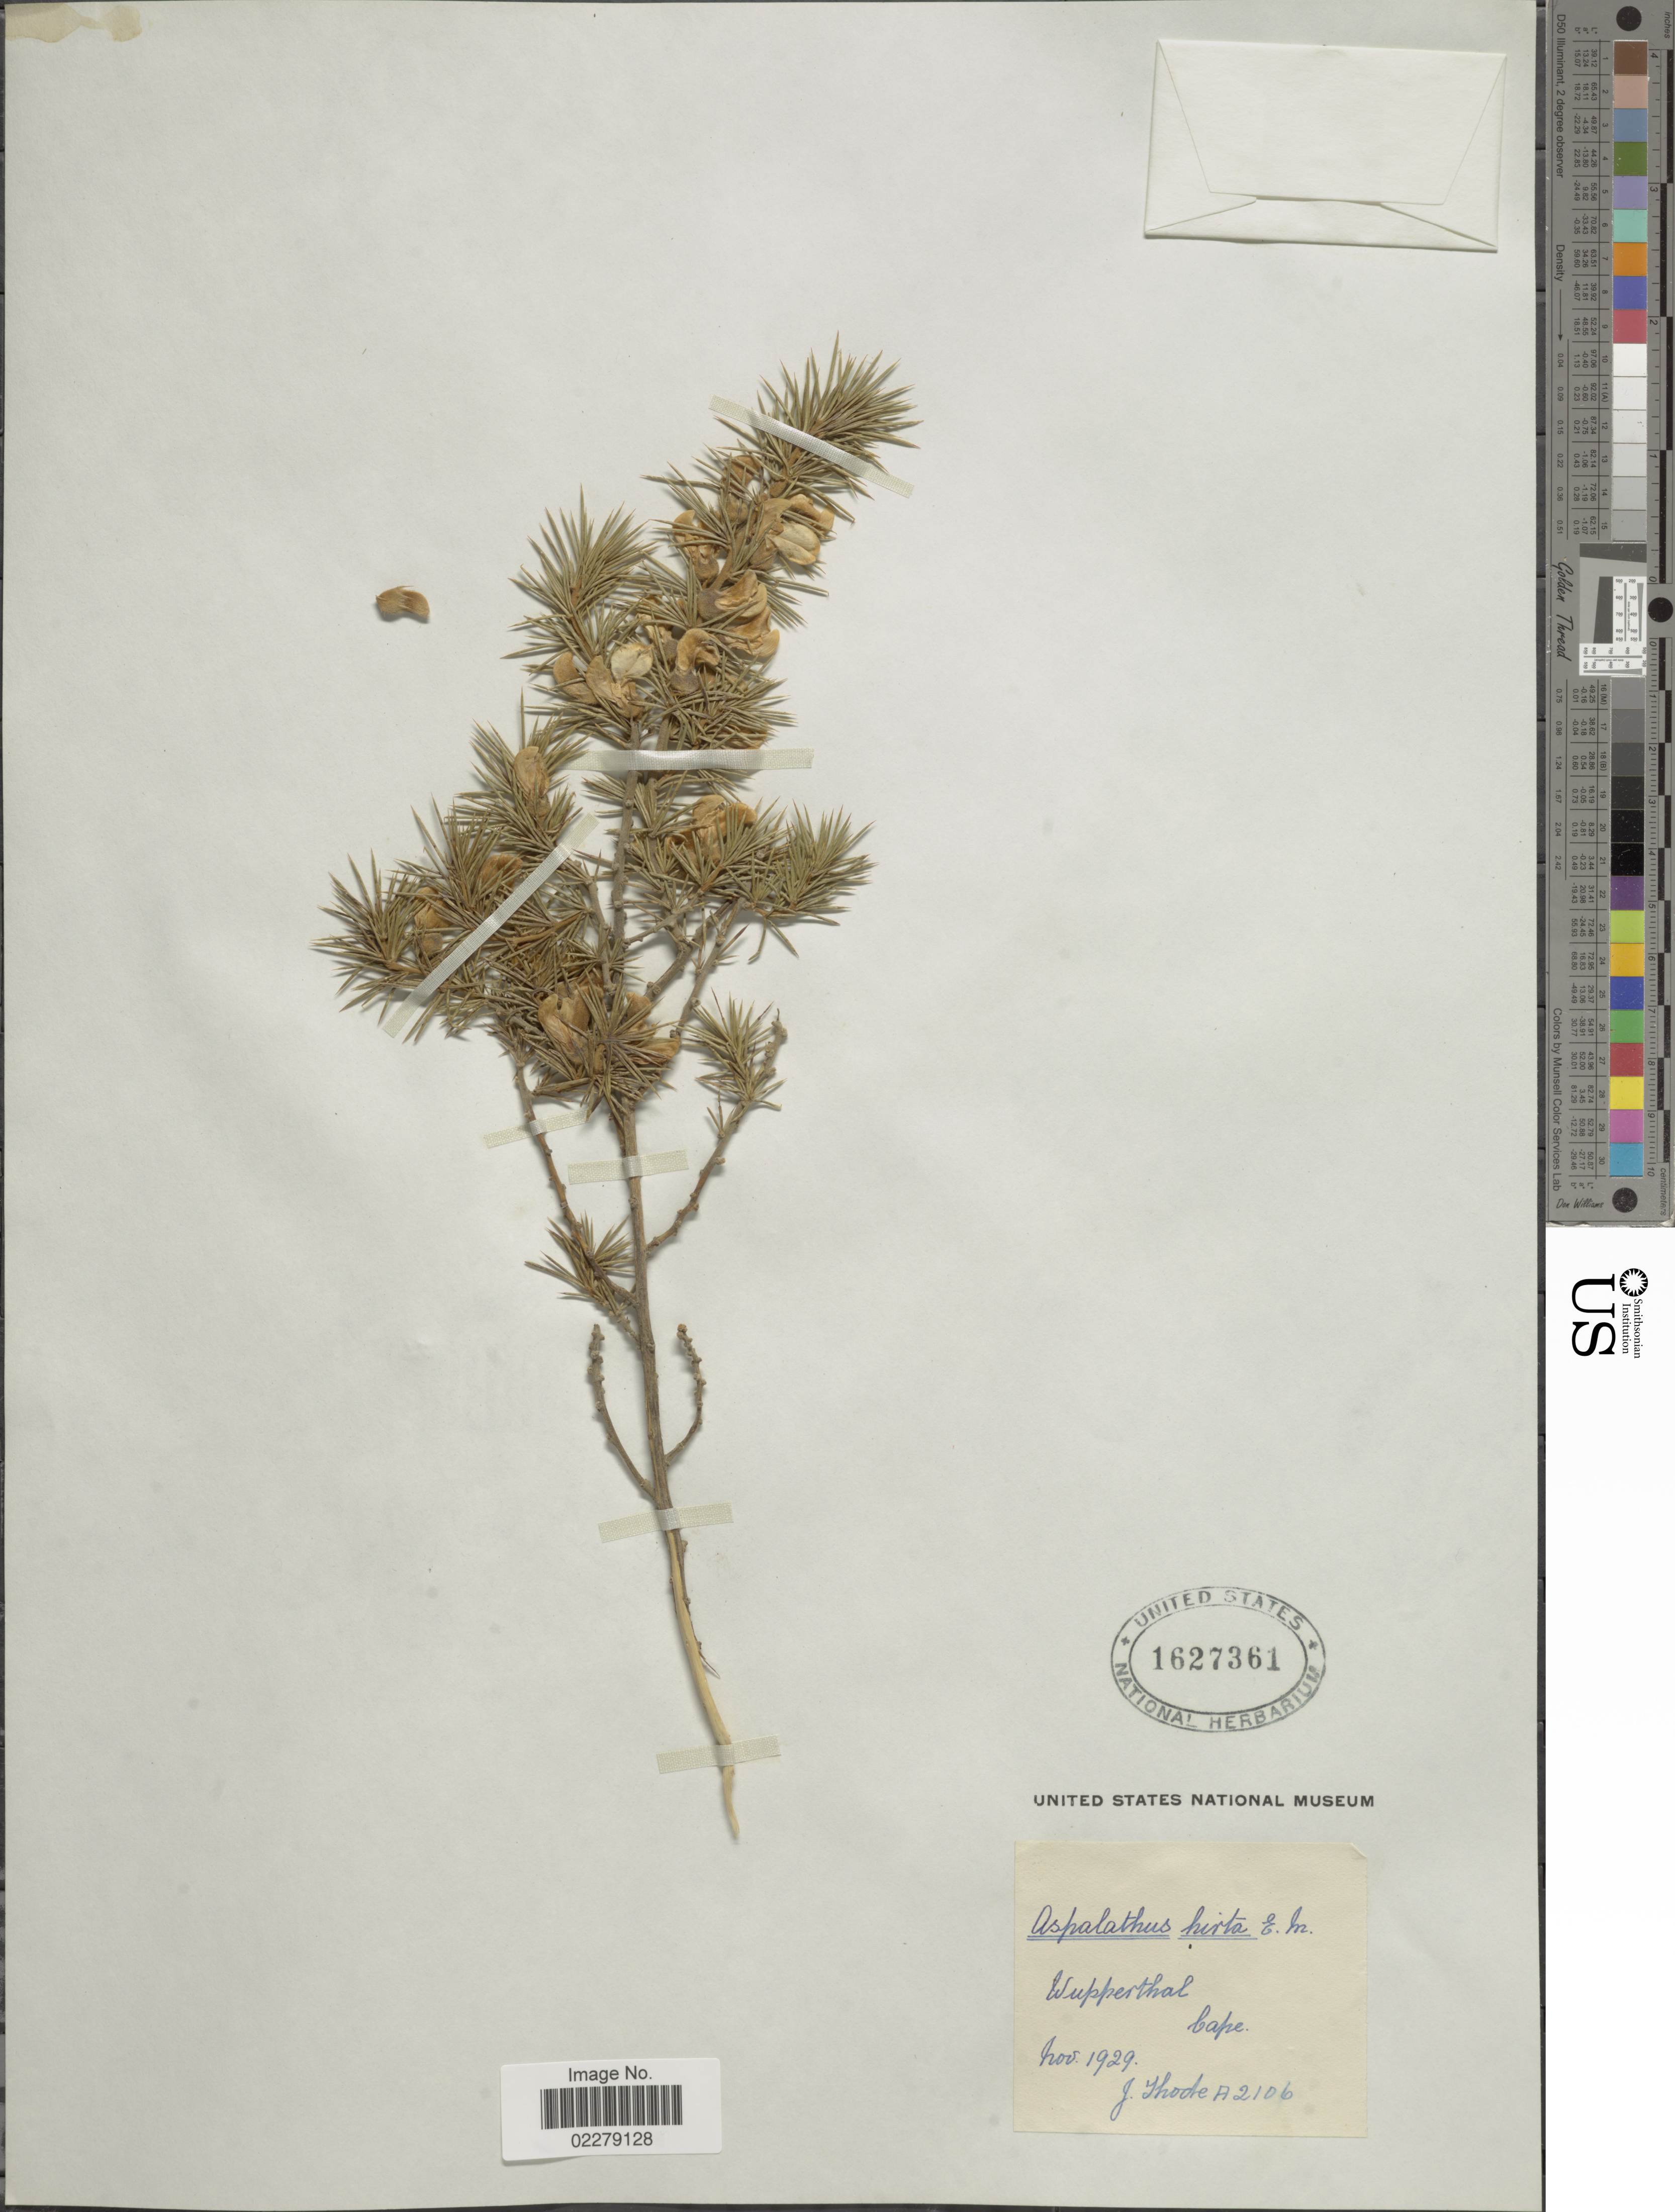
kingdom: Plantae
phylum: Tracheophyta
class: Magnoliopsida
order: Fabales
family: Fabaceae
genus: Aspalathus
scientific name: Aspalathus hirta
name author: E. Mey.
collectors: J. Thode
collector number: A2106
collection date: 1929-11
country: South Africa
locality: Wupperthal, Cape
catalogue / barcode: US 1627361